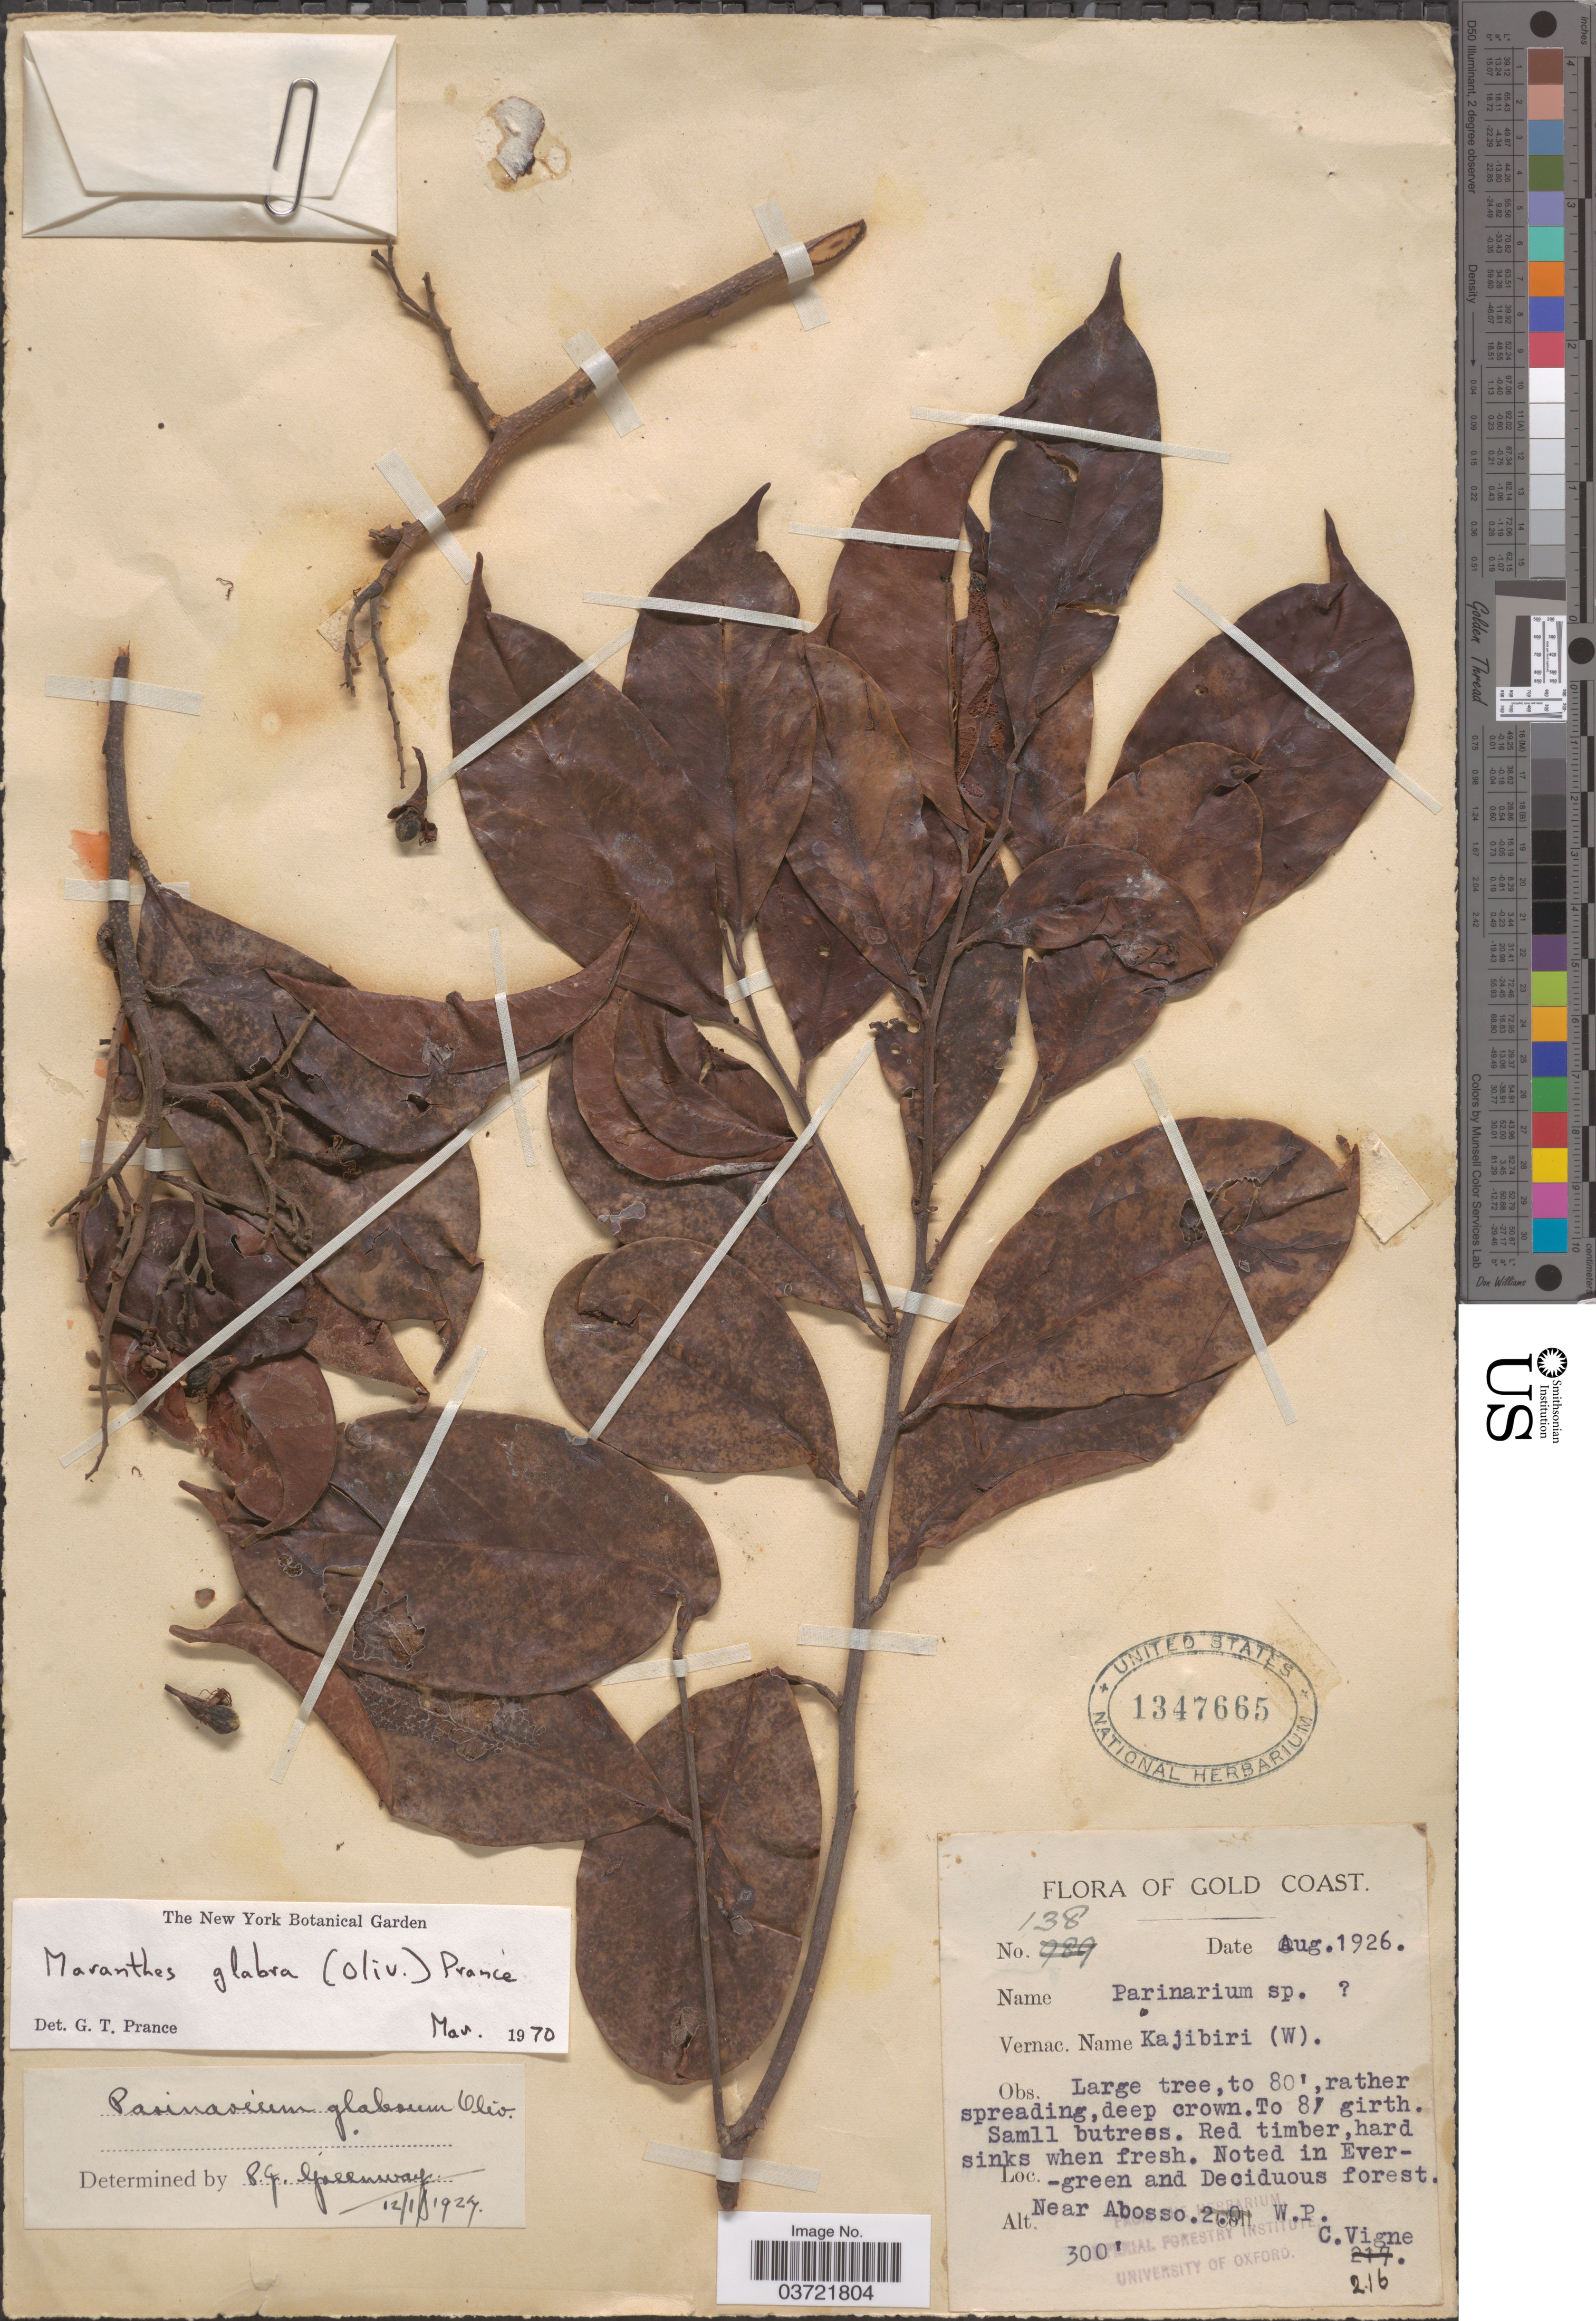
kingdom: Plantae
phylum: Tracheophyta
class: Magnoliopsida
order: Malpighiales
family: Chrysobalanaceae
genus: Maranthes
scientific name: Maranthes glabra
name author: (Oliv.) Prance & F. White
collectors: C. Vigne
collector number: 216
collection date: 1926-08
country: Ghana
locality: Gold Coast. Near Abosso. 2.0 W.P. [unsure placement]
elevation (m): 91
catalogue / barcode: US 1347665